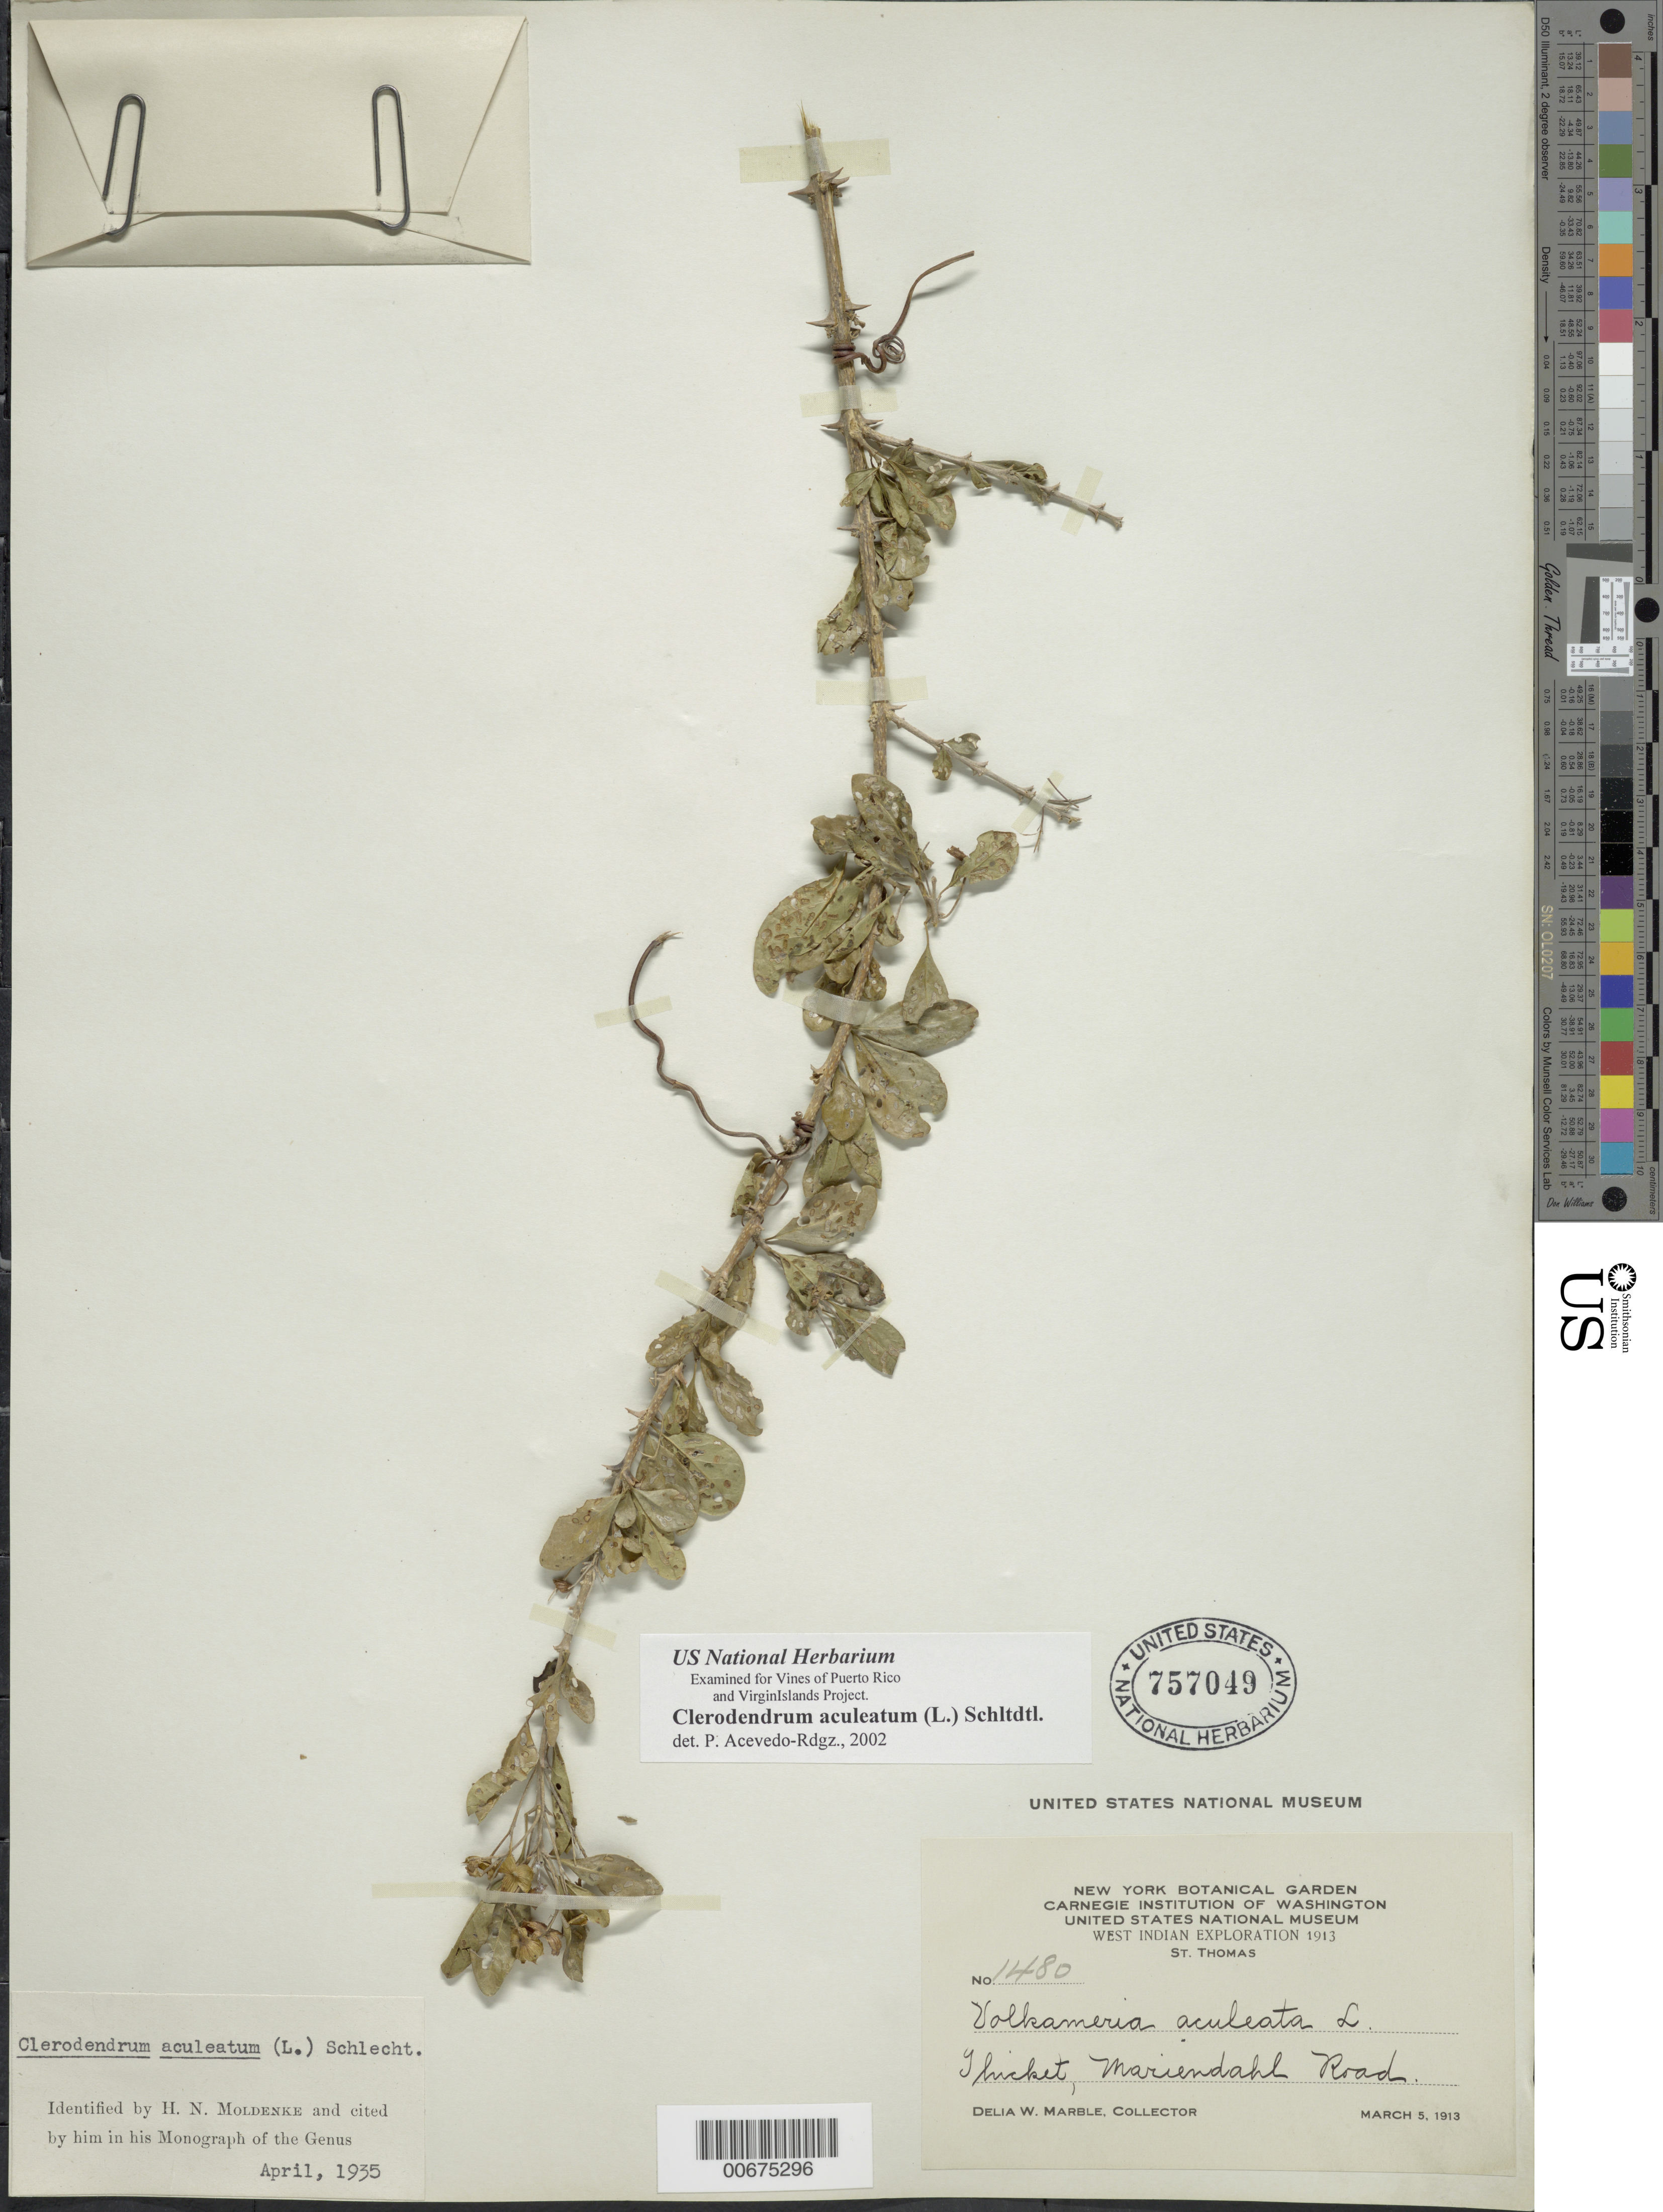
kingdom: Plantae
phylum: Tracheophyta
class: Magnoliopsida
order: Lamiales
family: Lamiaceae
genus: Clerodendrum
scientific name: Clerodendrum aculeatum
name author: (L.) Schltdl.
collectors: D. W. Marble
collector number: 1480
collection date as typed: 05 Mar 1913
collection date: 1913-03-05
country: U.S. Virgin Islands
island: St. Thomas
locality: St. Thomas; Mariendahl Road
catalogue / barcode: US 757049